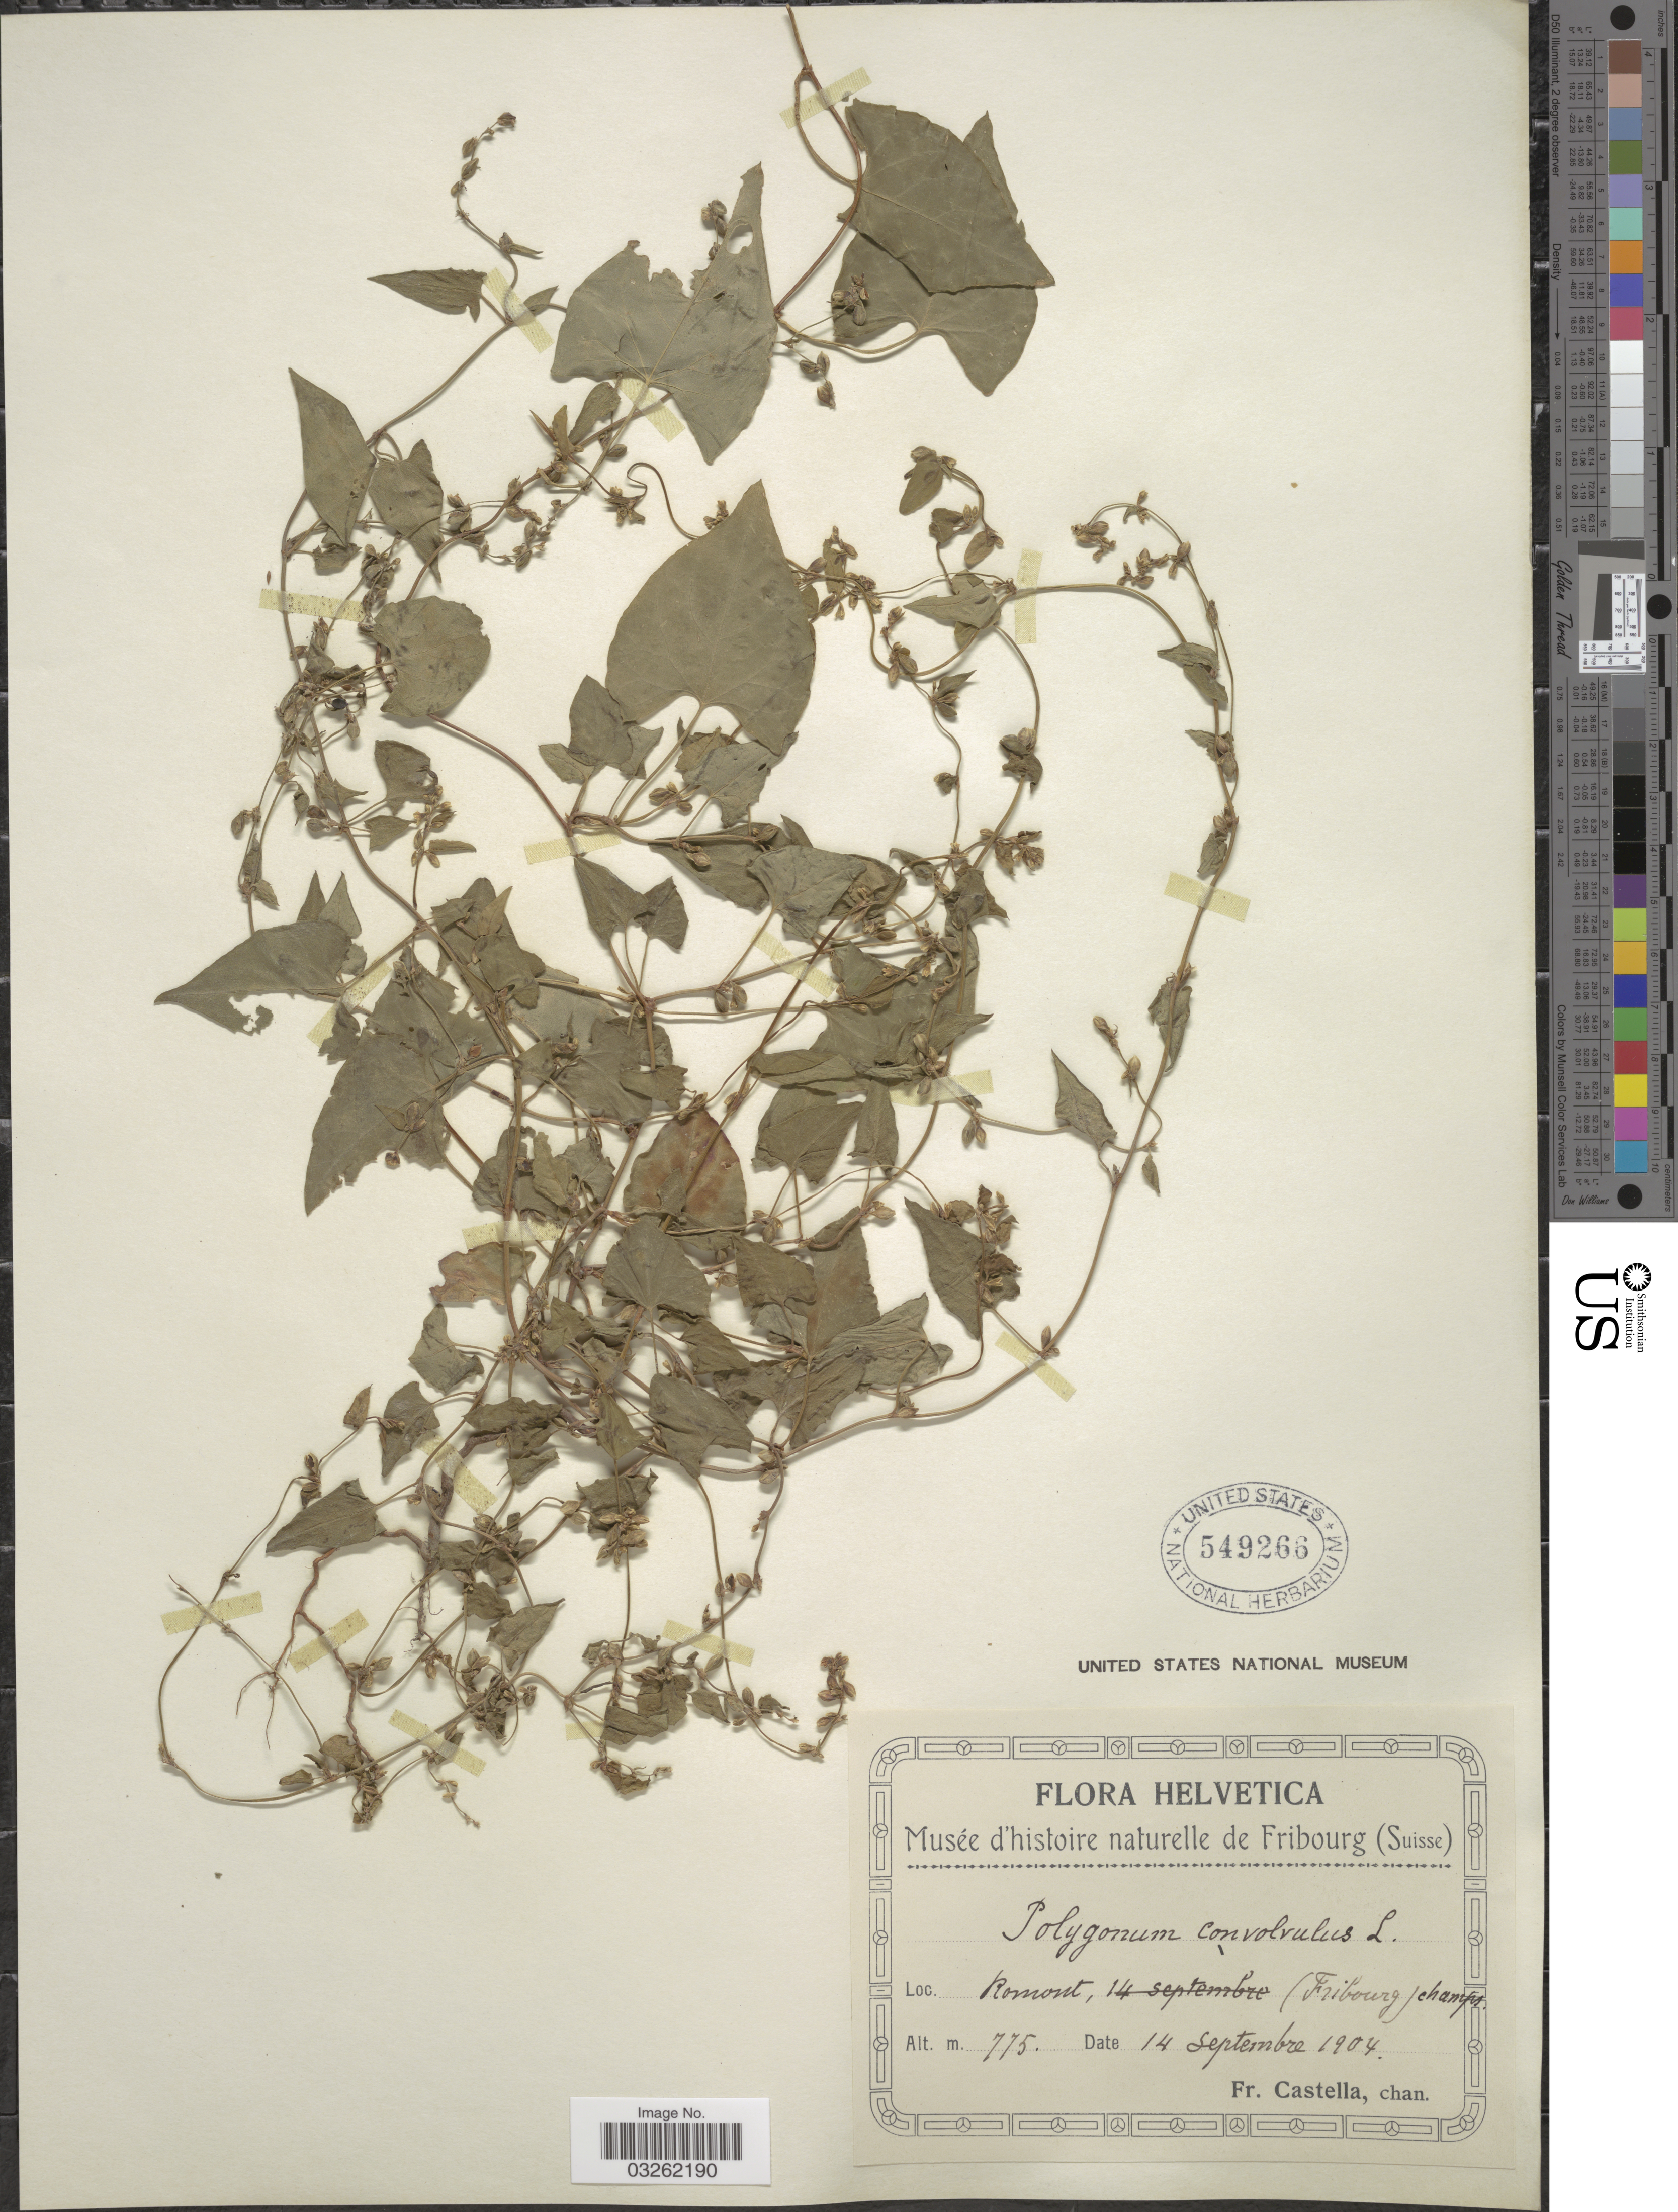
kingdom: Plantae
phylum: Tracheophyta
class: Magnoliopsida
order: Caryophyllales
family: Polygonaceae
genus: Fallopia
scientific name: Fallopia convolvulus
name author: (L.) Á. Löve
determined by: Strong, M. T., (US), Smithsonian Institution - National Museum of Natural History (UNITED STATES)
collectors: Fr. Castella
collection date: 1904-09-14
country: Switzerland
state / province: Fribourg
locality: Helvetica. Romont.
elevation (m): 775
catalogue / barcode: US 549266